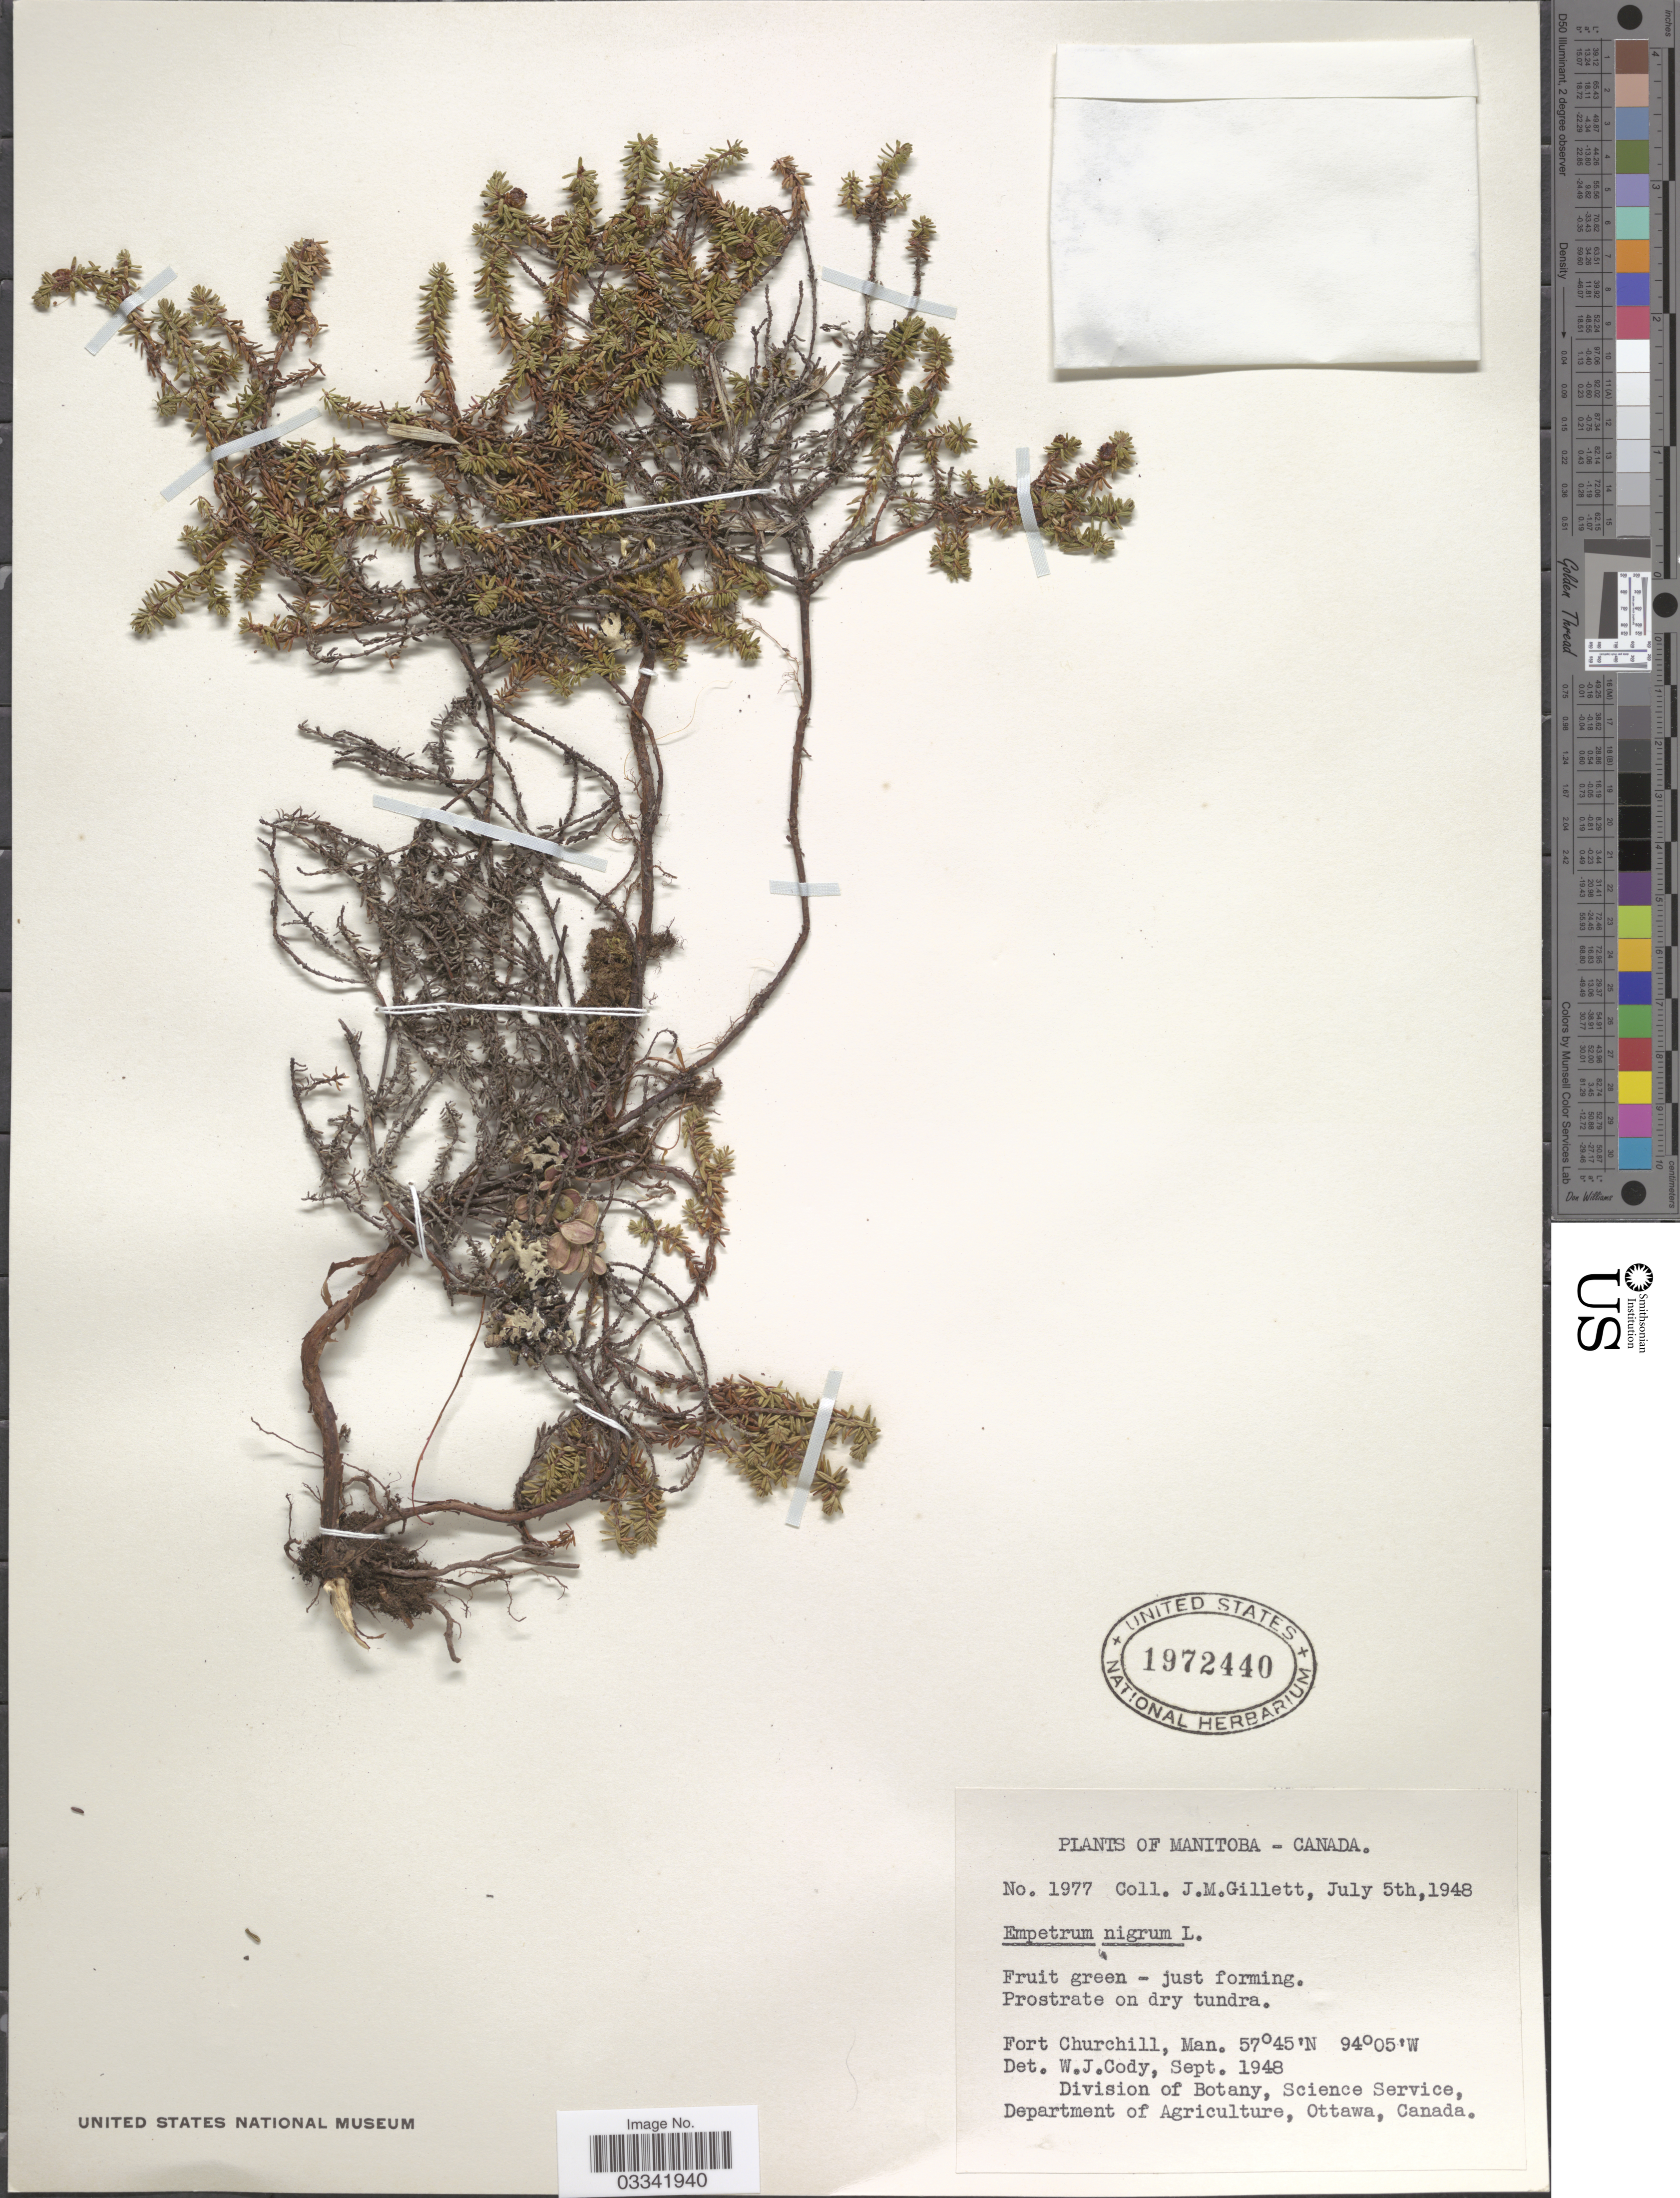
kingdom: Plantae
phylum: Tracheophyta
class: Magnoliopsida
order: Ericales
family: Ericaceae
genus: Empetrum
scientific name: Empetrum nigrum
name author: L.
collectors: J. M. Gillett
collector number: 1977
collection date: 1948-07-05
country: Canada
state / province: Manitoba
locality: Fort Churchill, Man.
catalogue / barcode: US 1972440